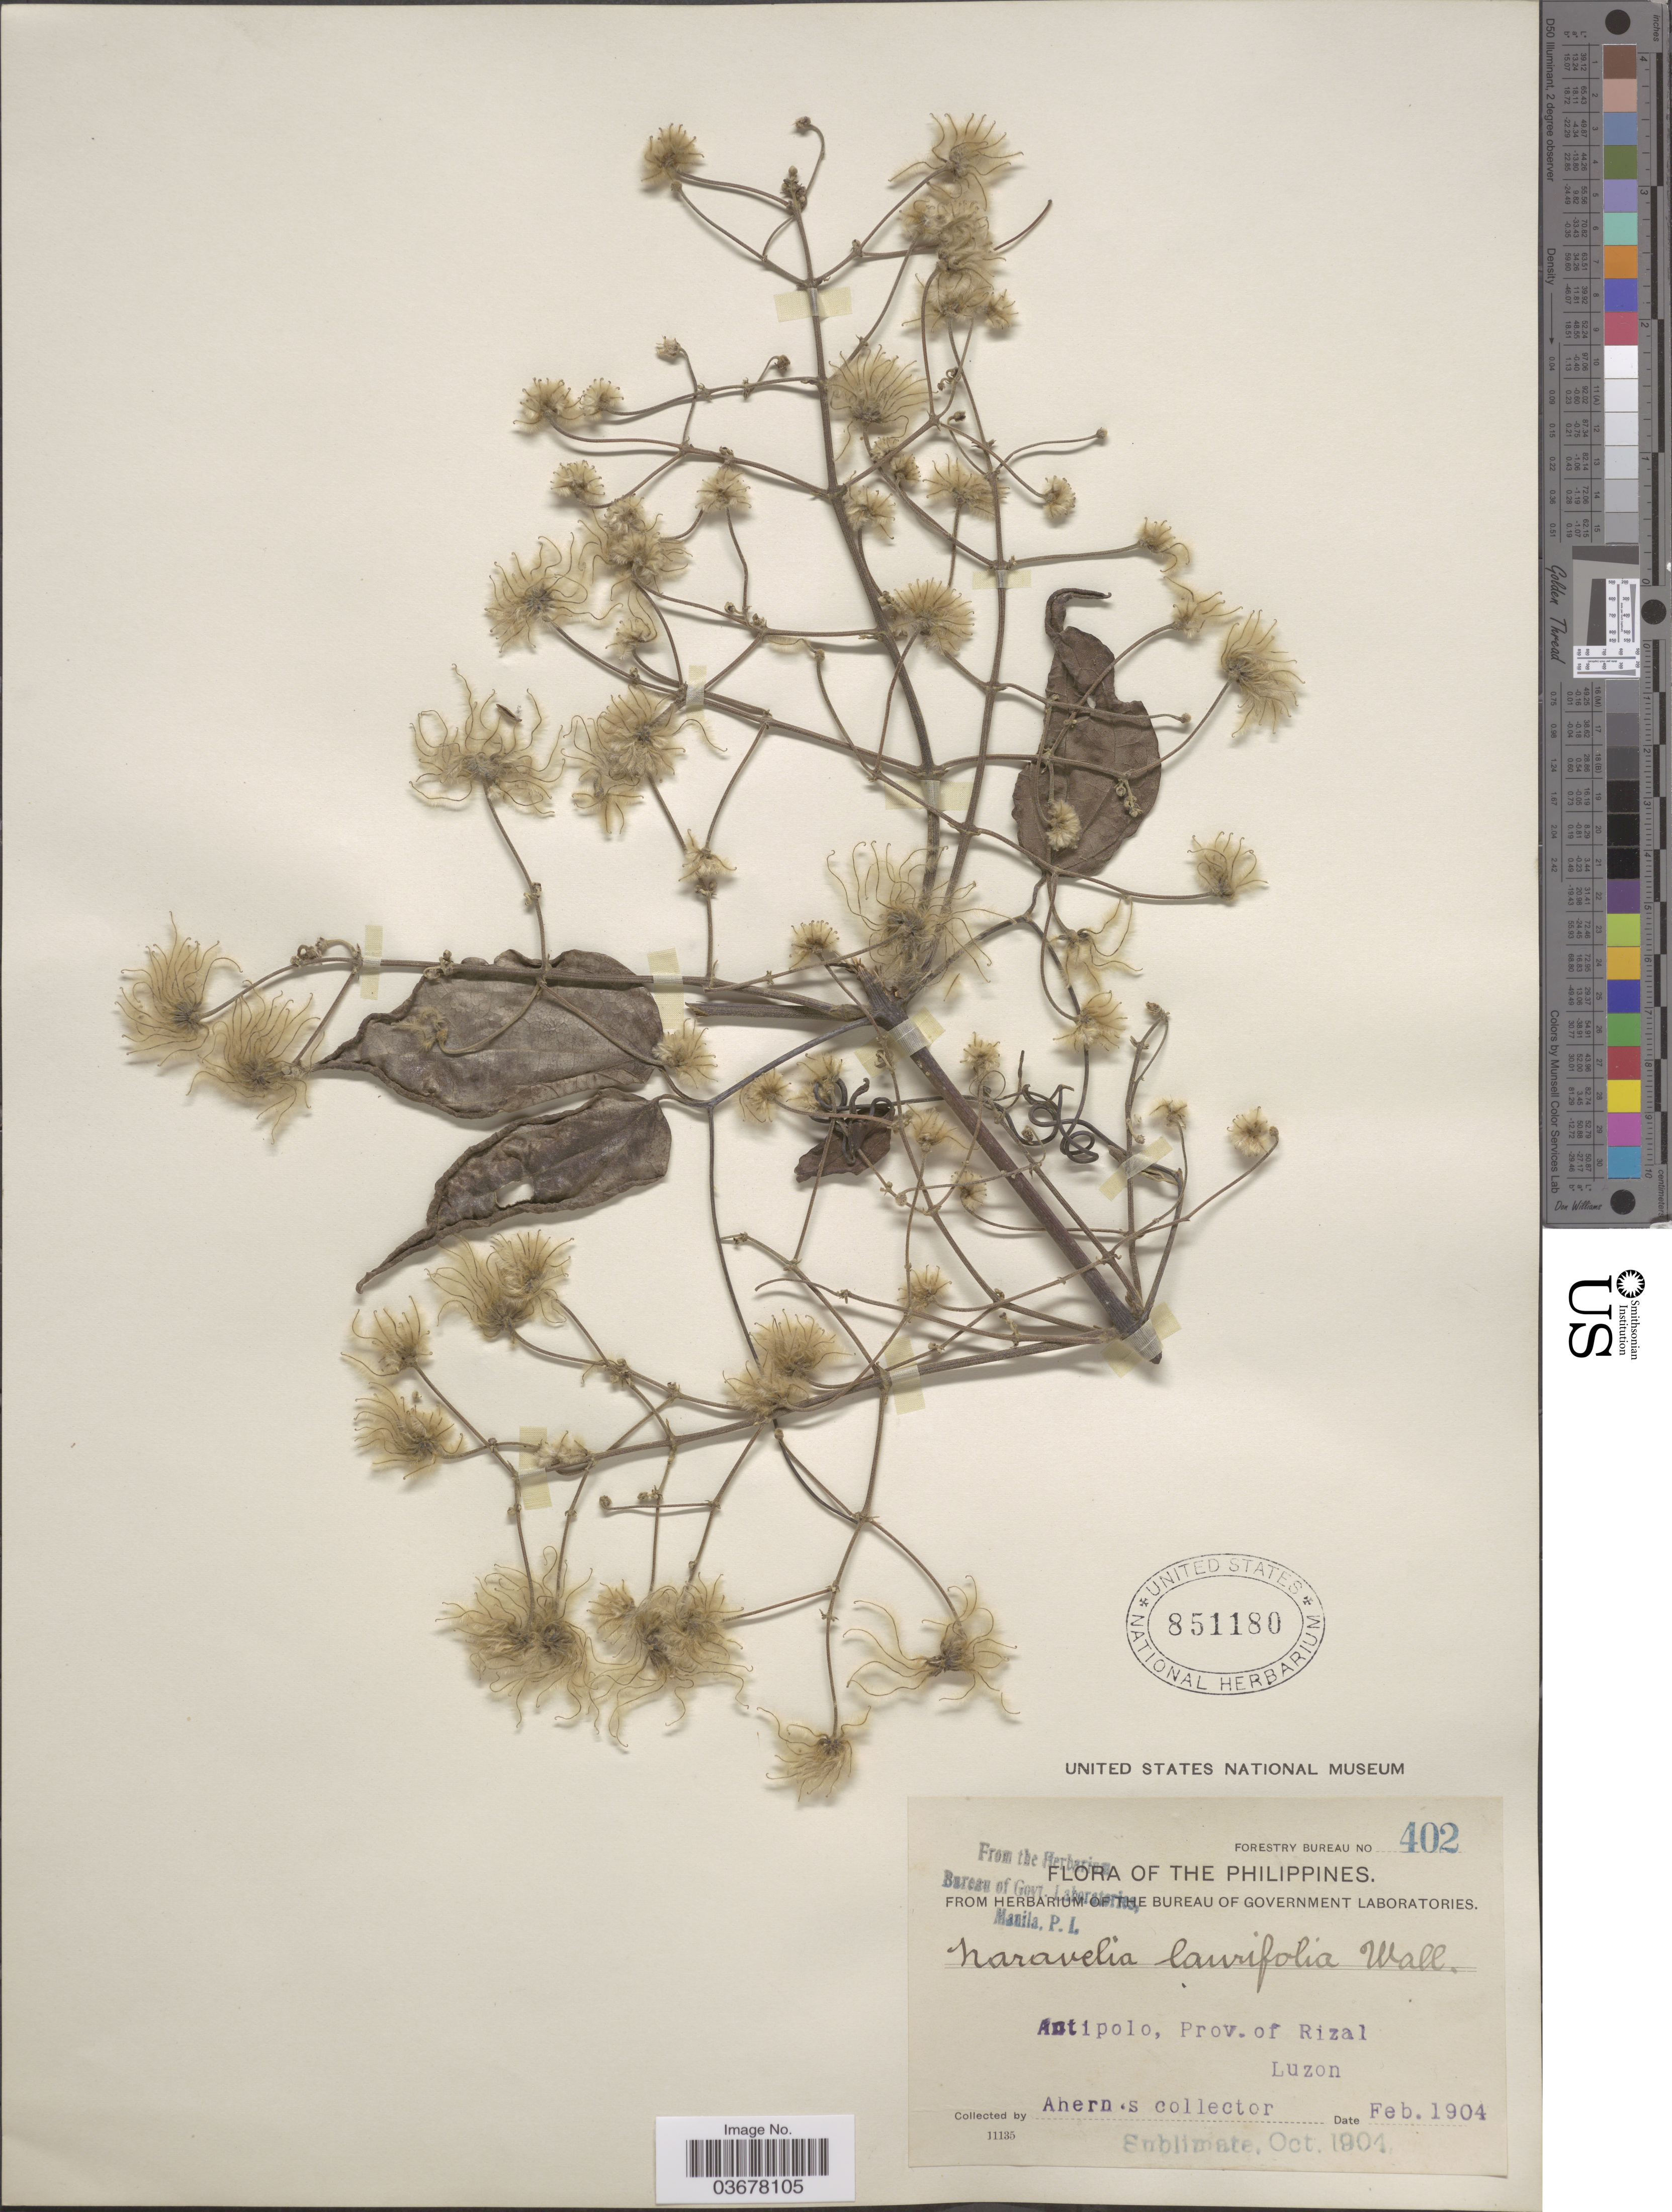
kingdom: Plantae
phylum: Tracheophyta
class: Magnoliopsida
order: Ranunculales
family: Ranunculaceae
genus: Clematis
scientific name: Clematis horripilata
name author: D. Falck & Lehtonen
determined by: Strong, M. T., (US), Smithsonian Institution - National Museum of Natural History (UNITED STATES)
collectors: Ahern's collector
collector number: Forestry Bureau 402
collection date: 1904-02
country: Philippines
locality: Antipolo, Prov. of Rizal. Luzon.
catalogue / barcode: US 851180